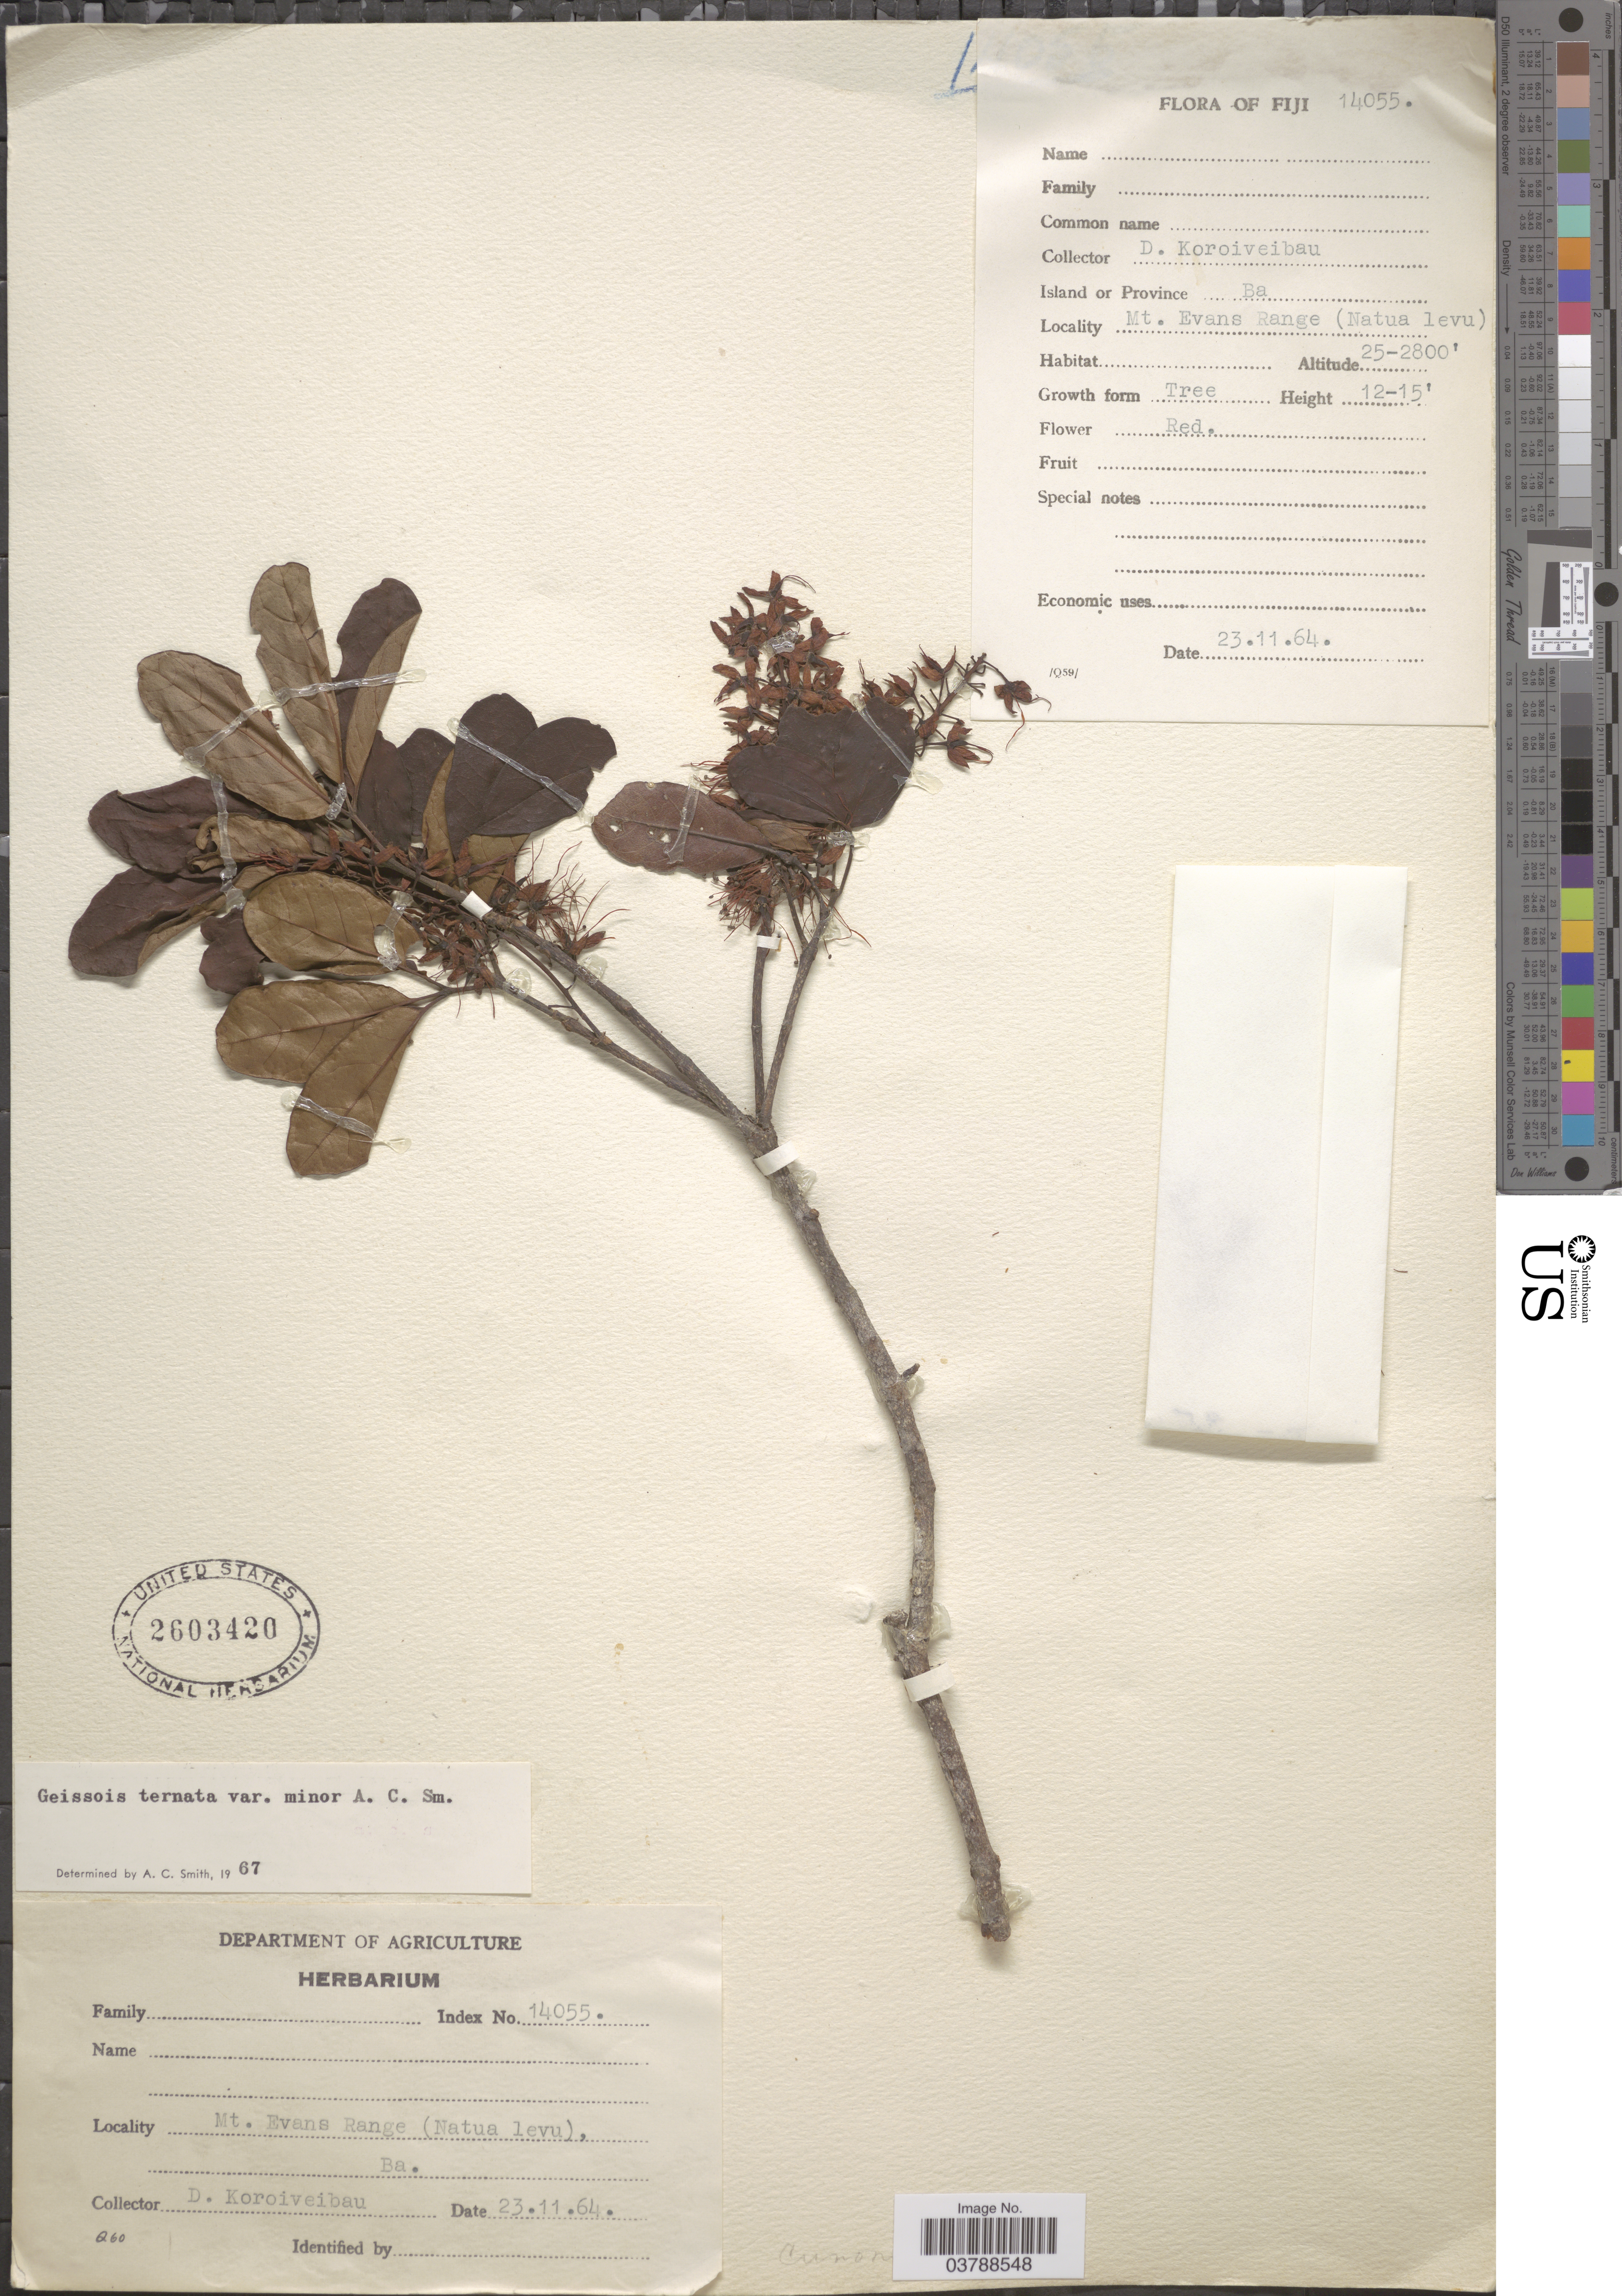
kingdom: Plantae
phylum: Tracheophyta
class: Magnoliopsida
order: Oxalidales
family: Cunoniaceae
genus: Geissois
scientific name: Geissois ternata var. ternata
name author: A. Gray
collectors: D. Koroiveibau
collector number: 14055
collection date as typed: Transcribed d/m/y: 23/11/94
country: Fiji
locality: Island or Province Ba. Mt. Evans Range (Natua levu).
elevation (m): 762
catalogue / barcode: US 2603420